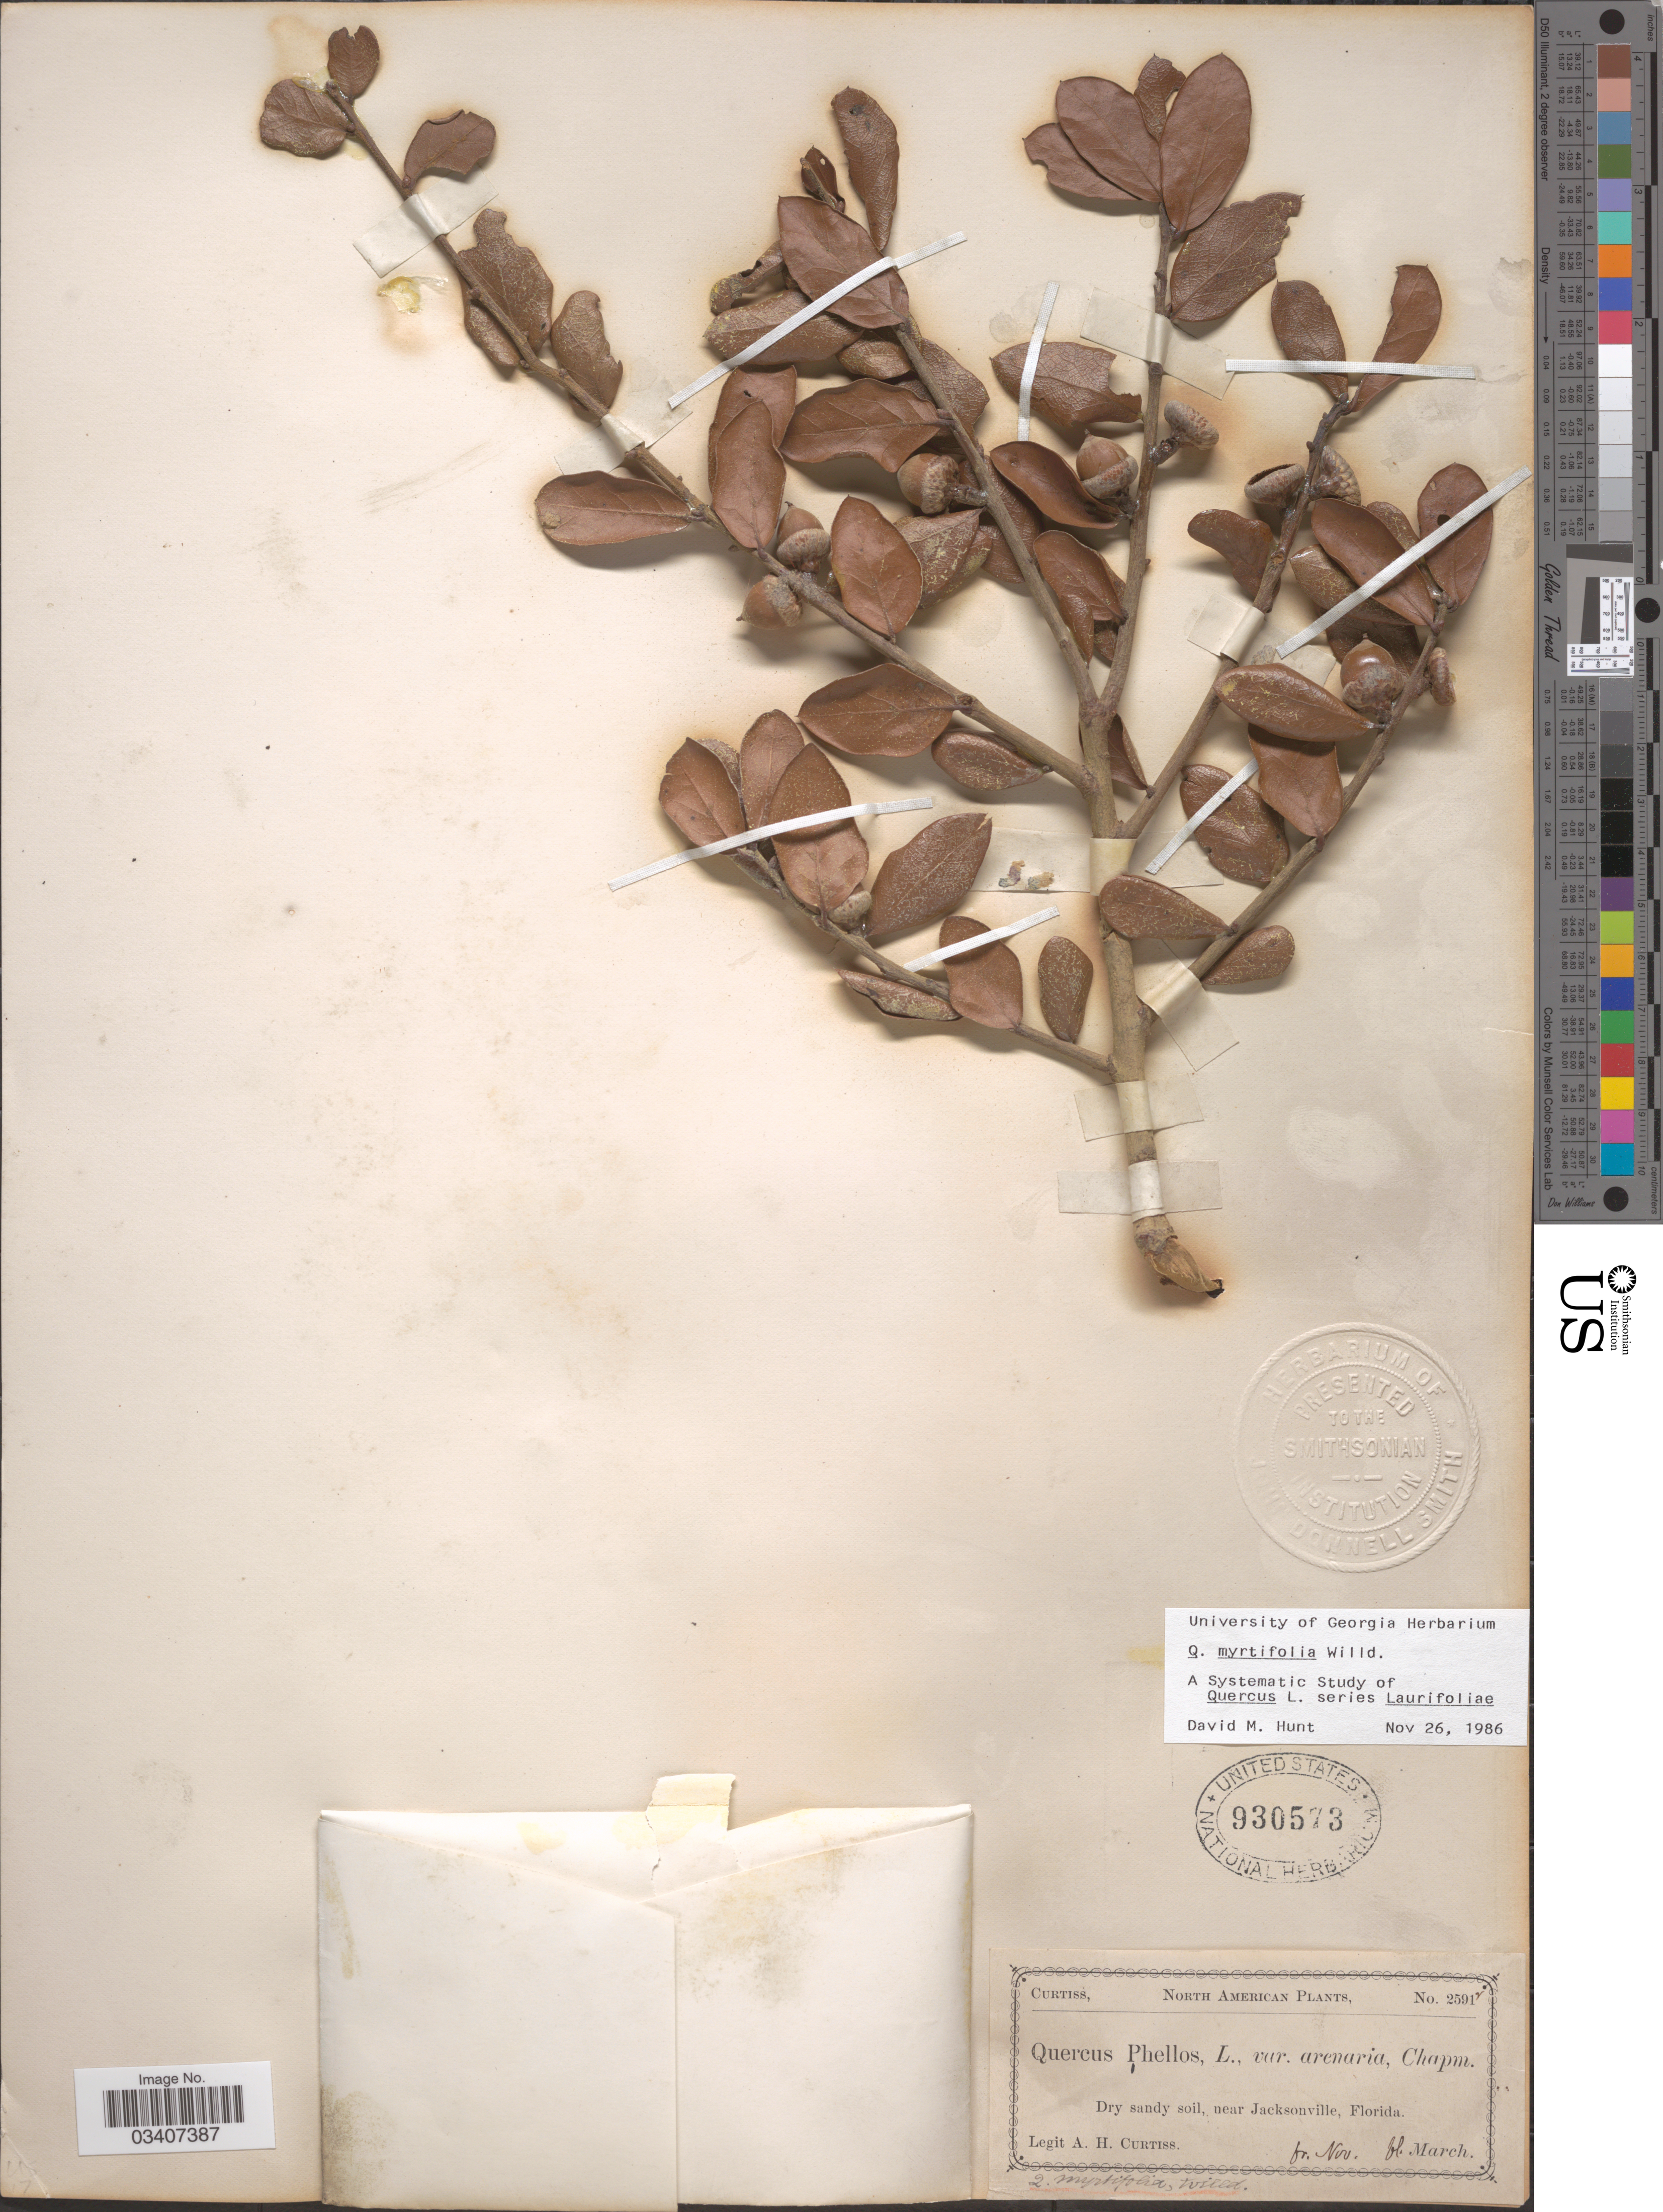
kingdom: Plantae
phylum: Tracheophyta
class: Magnoliopsida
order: Fagales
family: Fagaceae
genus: Quercus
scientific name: Quercus myrtifolia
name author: Willd.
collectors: A. H. Curtiss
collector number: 2591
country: United States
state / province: Florida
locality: Near Jacksonville.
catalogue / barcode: US 930573